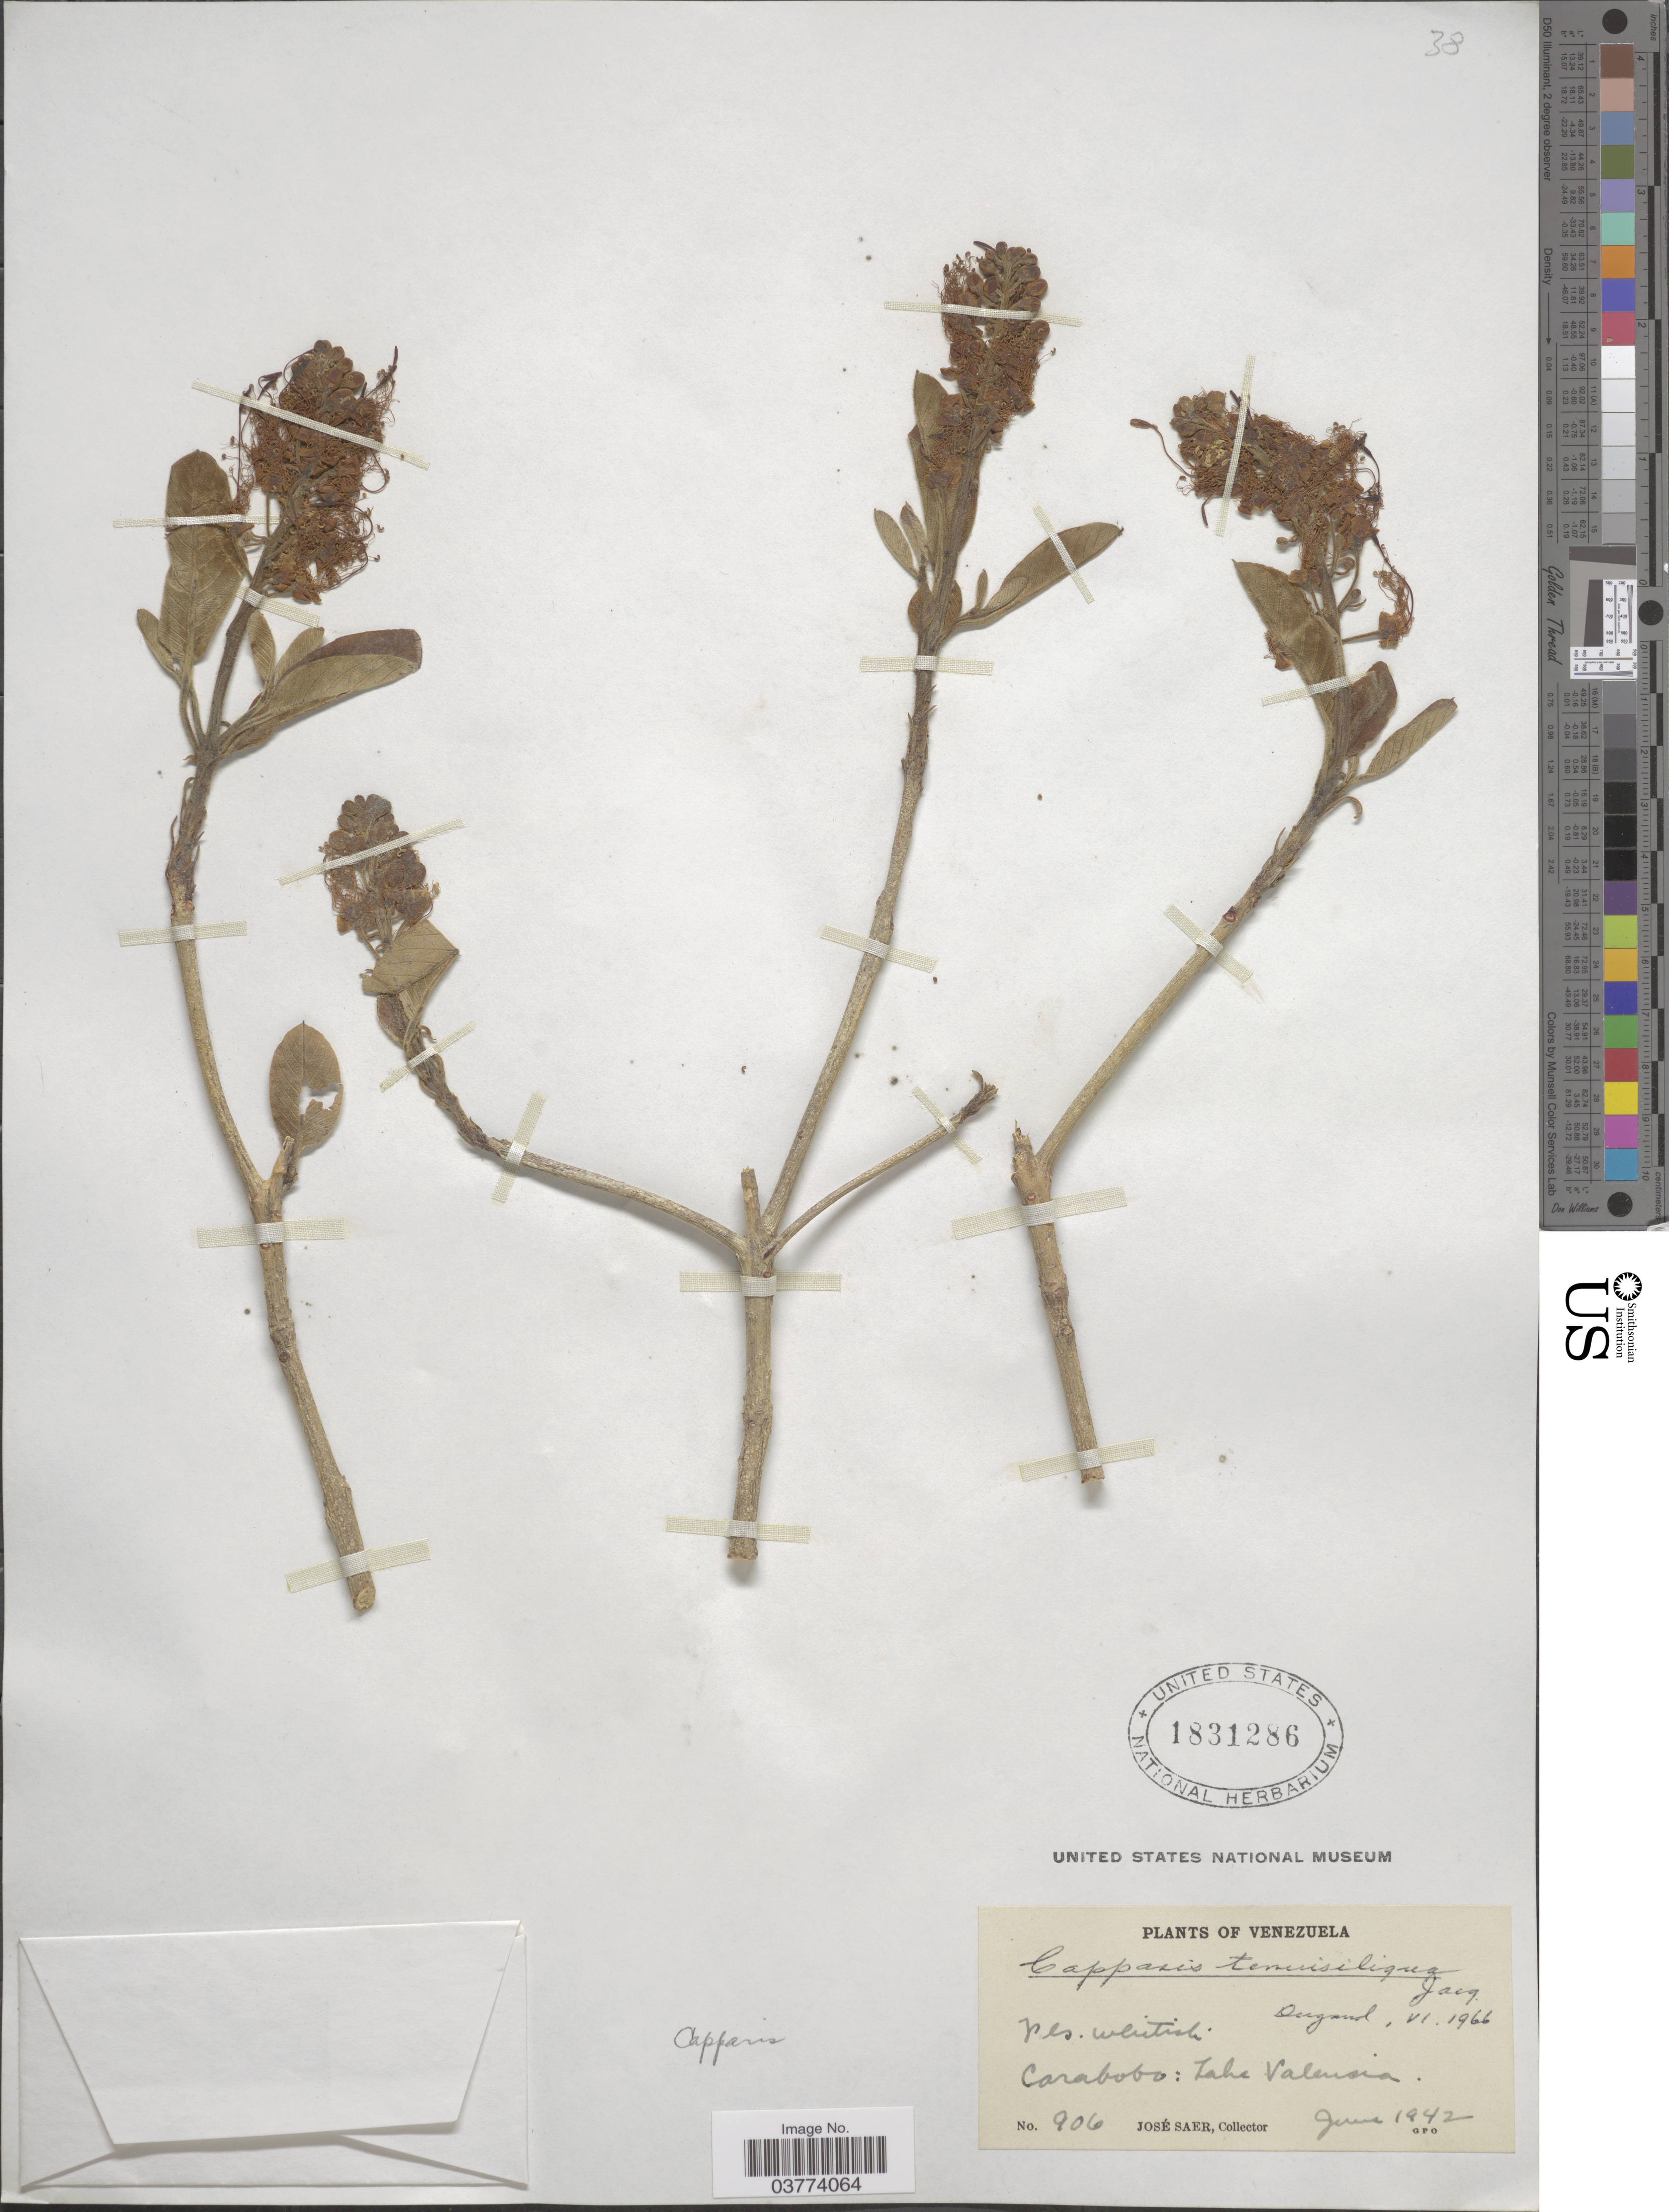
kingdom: Plantae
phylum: Tracheophyta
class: Magnoliopsida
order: Brassicales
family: Capparaceae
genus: Monilicarpa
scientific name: Monilicarpa tenuisiliqua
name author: (Jacq.) Cornejo & Iltis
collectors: J. Saer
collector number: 906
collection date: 1842-06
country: Venezuela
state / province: Carabobo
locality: Lake Valencia.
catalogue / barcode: US 1831286